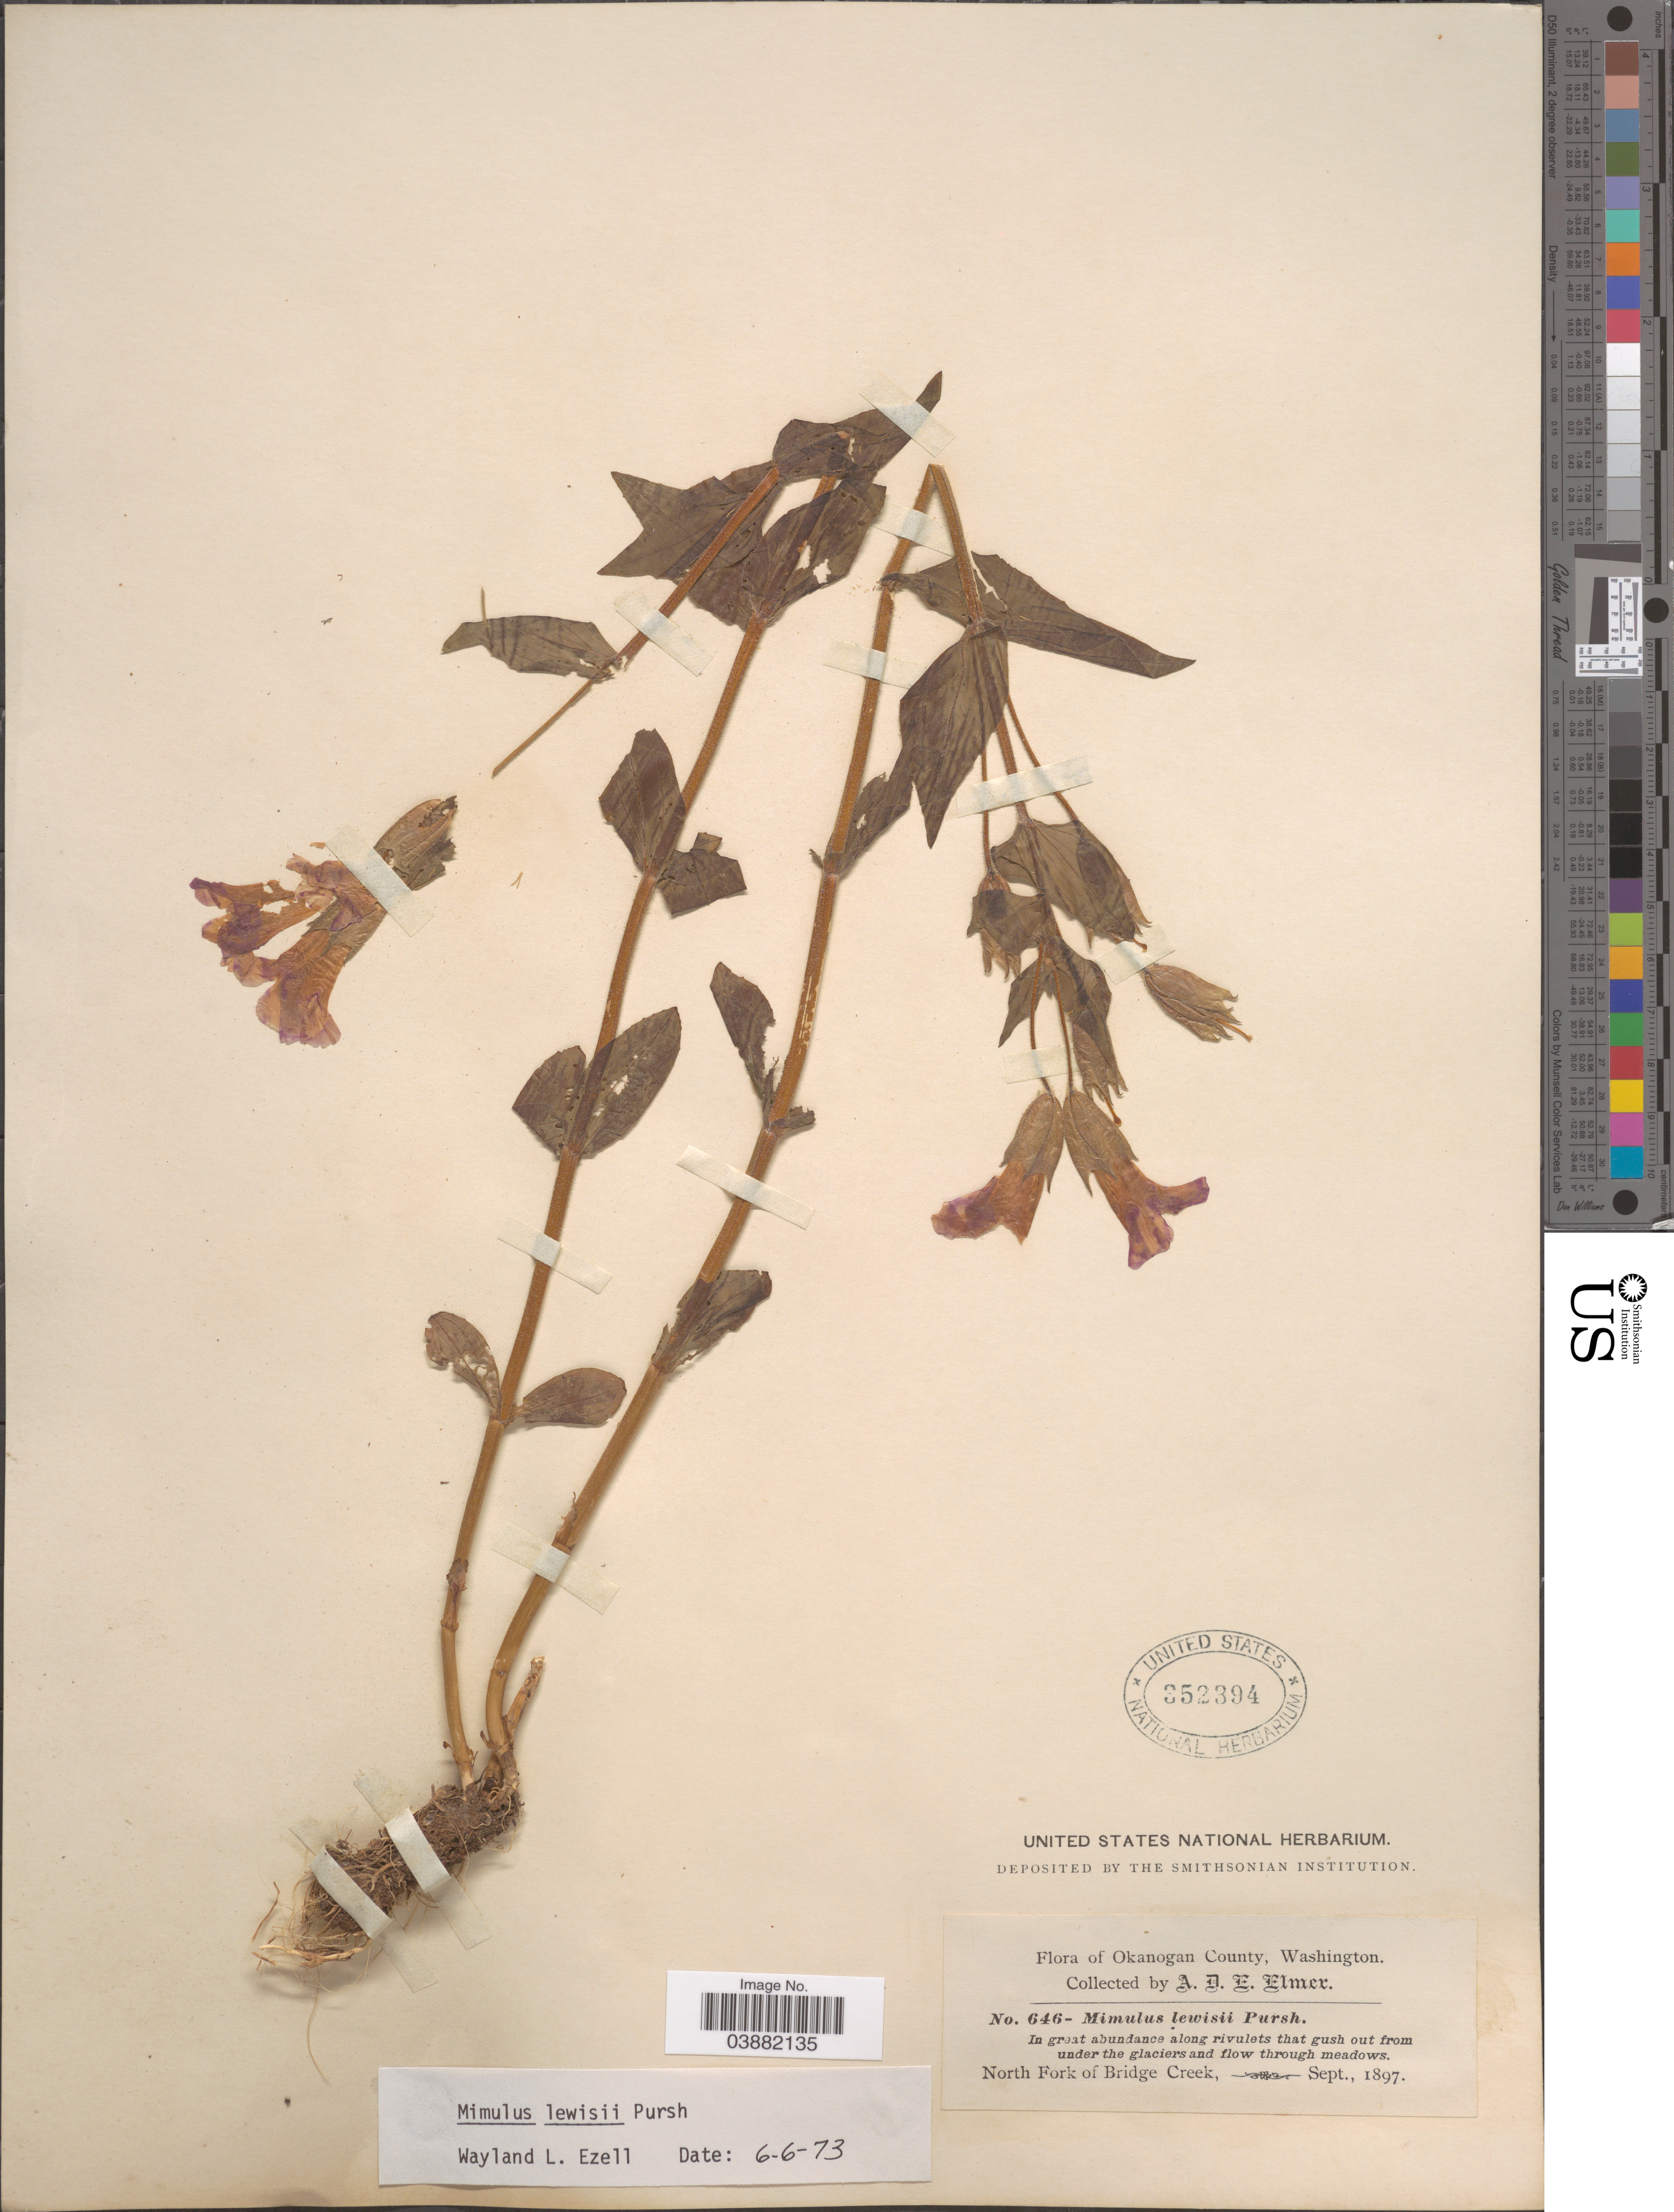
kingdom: Plantae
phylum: Tracheophyta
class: Magnoliopsida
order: Lamiales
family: Phrymaceae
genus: Mimulus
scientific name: Mimulus lewisii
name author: Pursh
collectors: A. D. E. Elmer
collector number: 646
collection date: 1897-09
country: United States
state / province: Washington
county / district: Okanogan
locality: Okanogan County. North Fork of Bridge Creek.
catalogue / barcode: US 352394